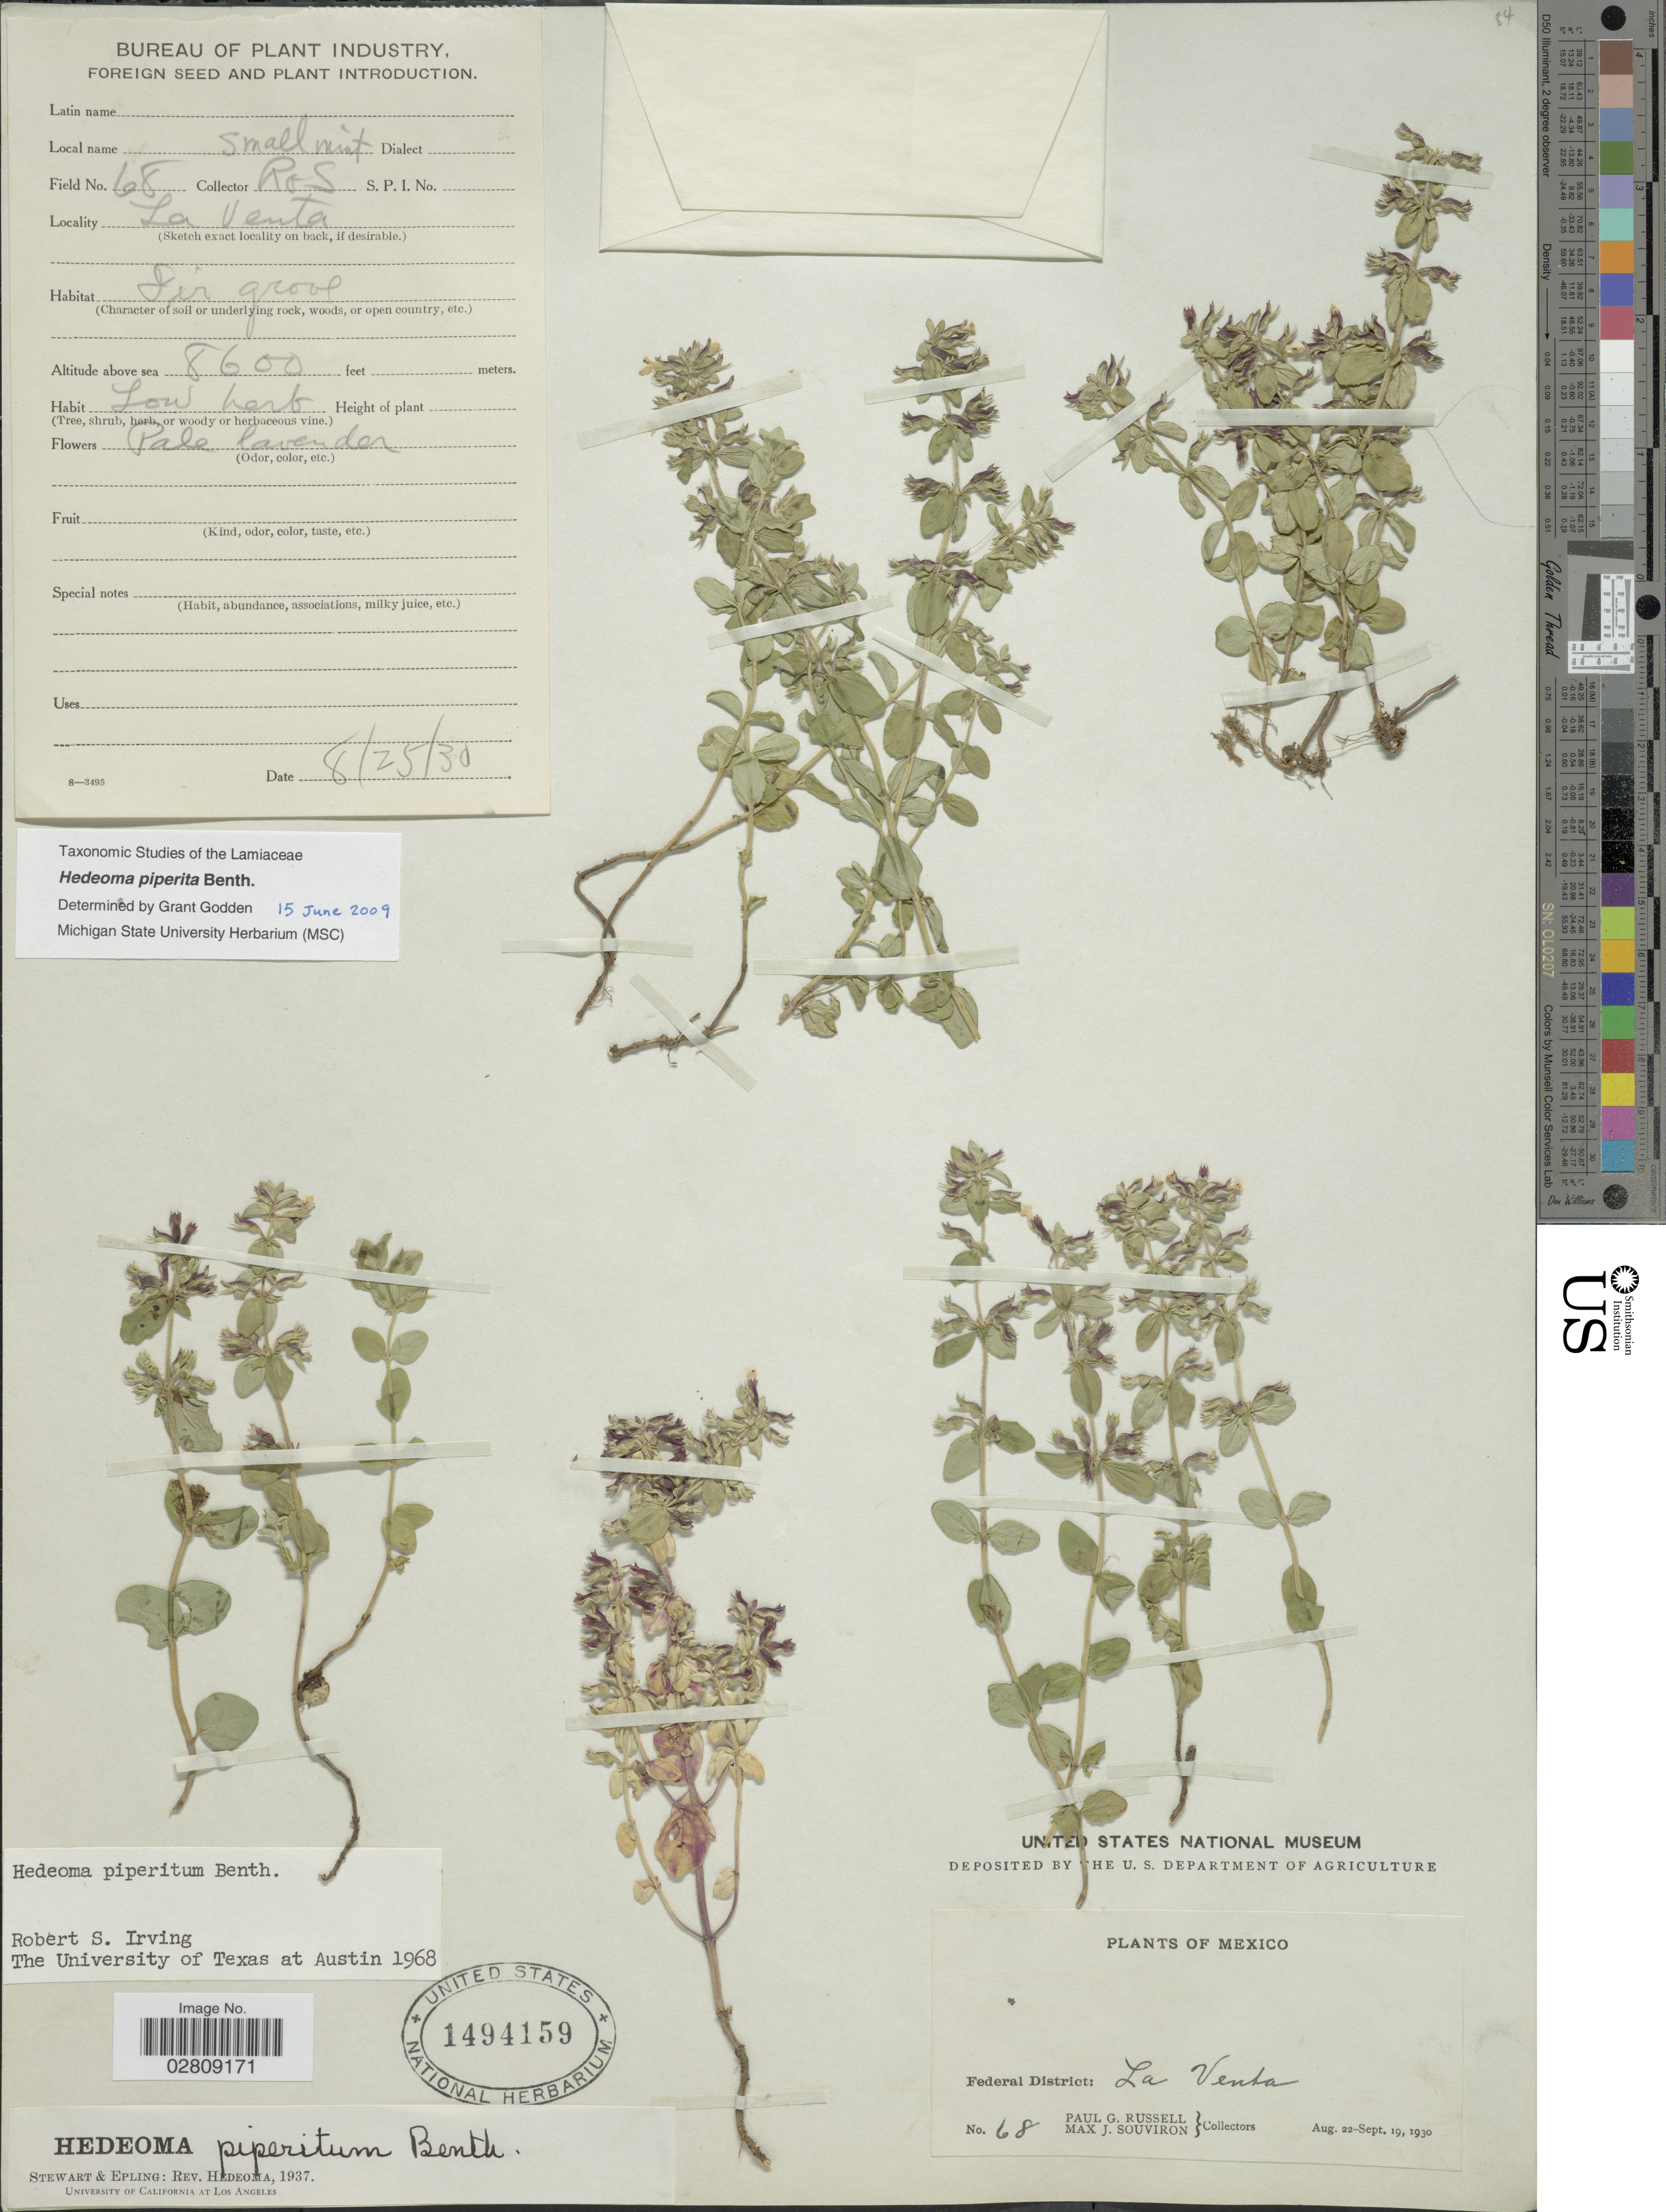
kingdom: Plantae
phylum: Tracheophyta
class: Magnoliopsida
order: Lamiales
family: Lamiaceae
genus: Hedeoma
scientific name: Hedeoma piperita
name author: Benth.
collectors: P. G. Russell & M. J. Souviron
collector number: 68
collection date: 1930-08-25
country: Mexico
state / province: Distrito Federal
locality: Federal District: La Venta.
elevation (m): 2621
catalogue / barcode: US 1494159